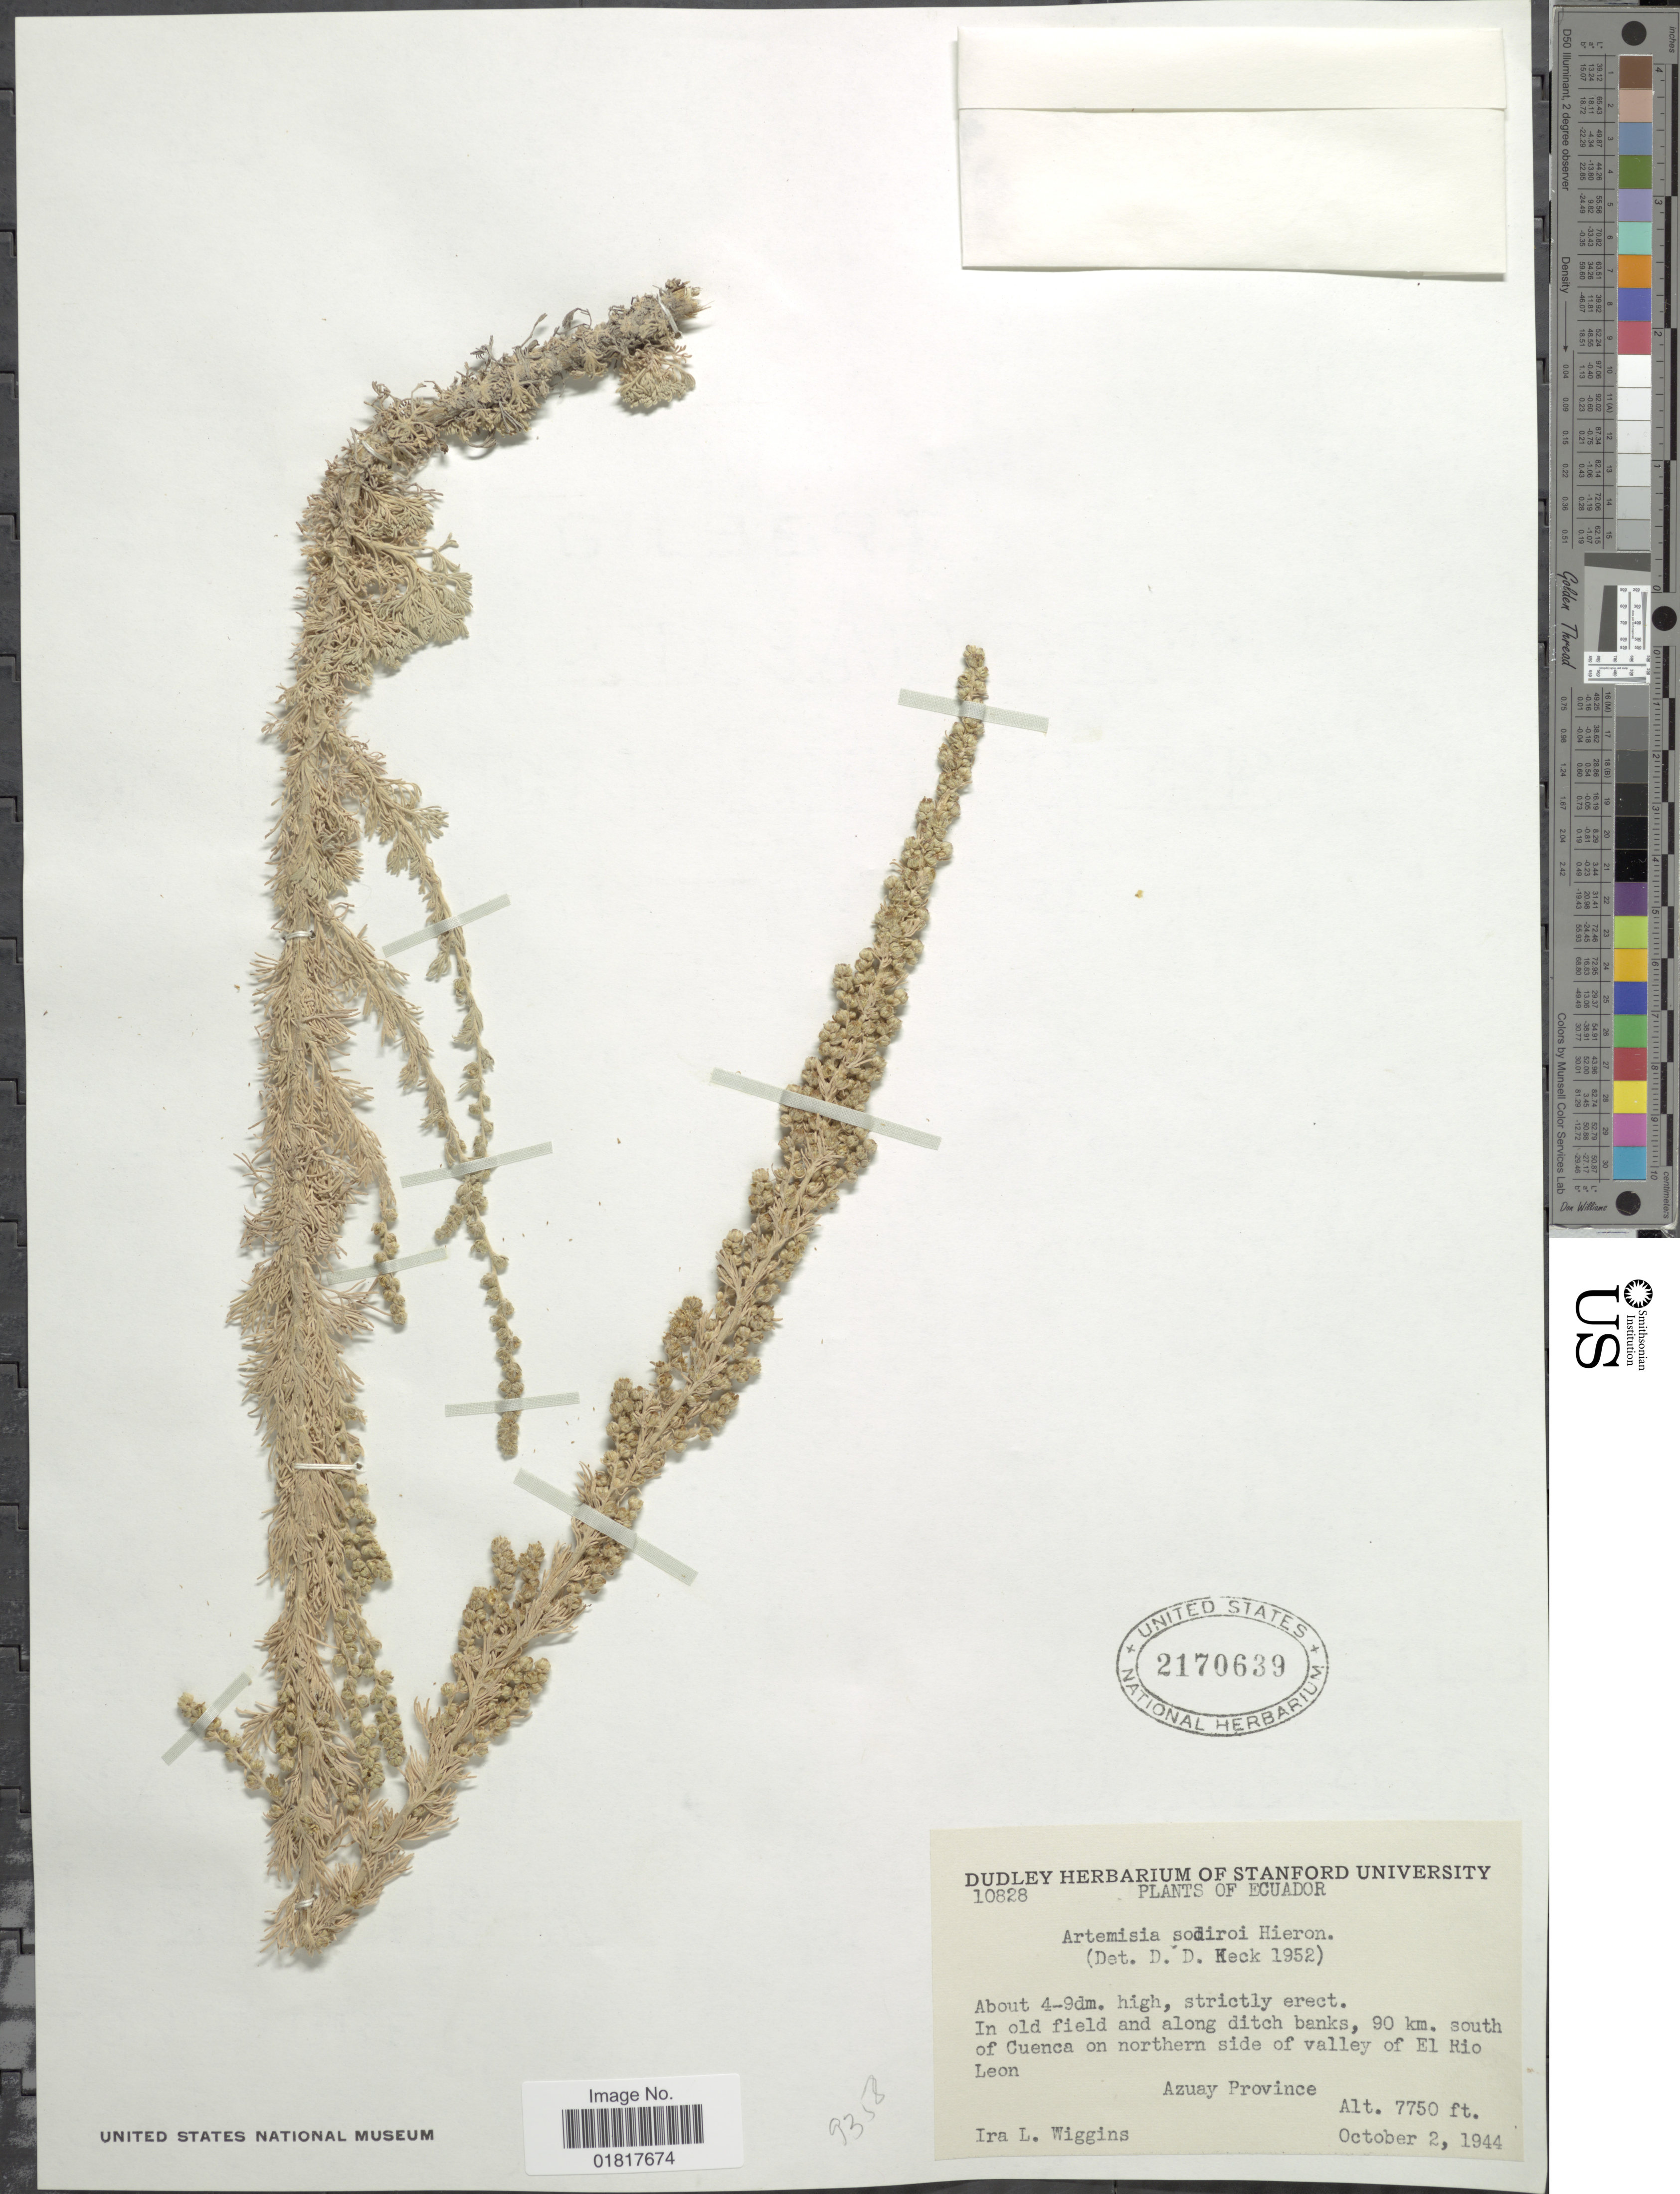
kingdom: Plantae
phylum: Tracheophyta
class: Magnoliopsida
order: Asterales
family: Asteraceae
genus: Artemisia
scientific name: Artemisia sodiroi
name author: Hieron.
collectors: I. L. Wiggins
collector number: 10828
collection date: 1944-10-02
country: Ecuador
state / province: Azuay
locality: In old field and along ditch banks, 90 km south of Cuenca on northern side of valley of EL Rio Leon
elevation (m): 2362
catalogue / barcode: US 2170639